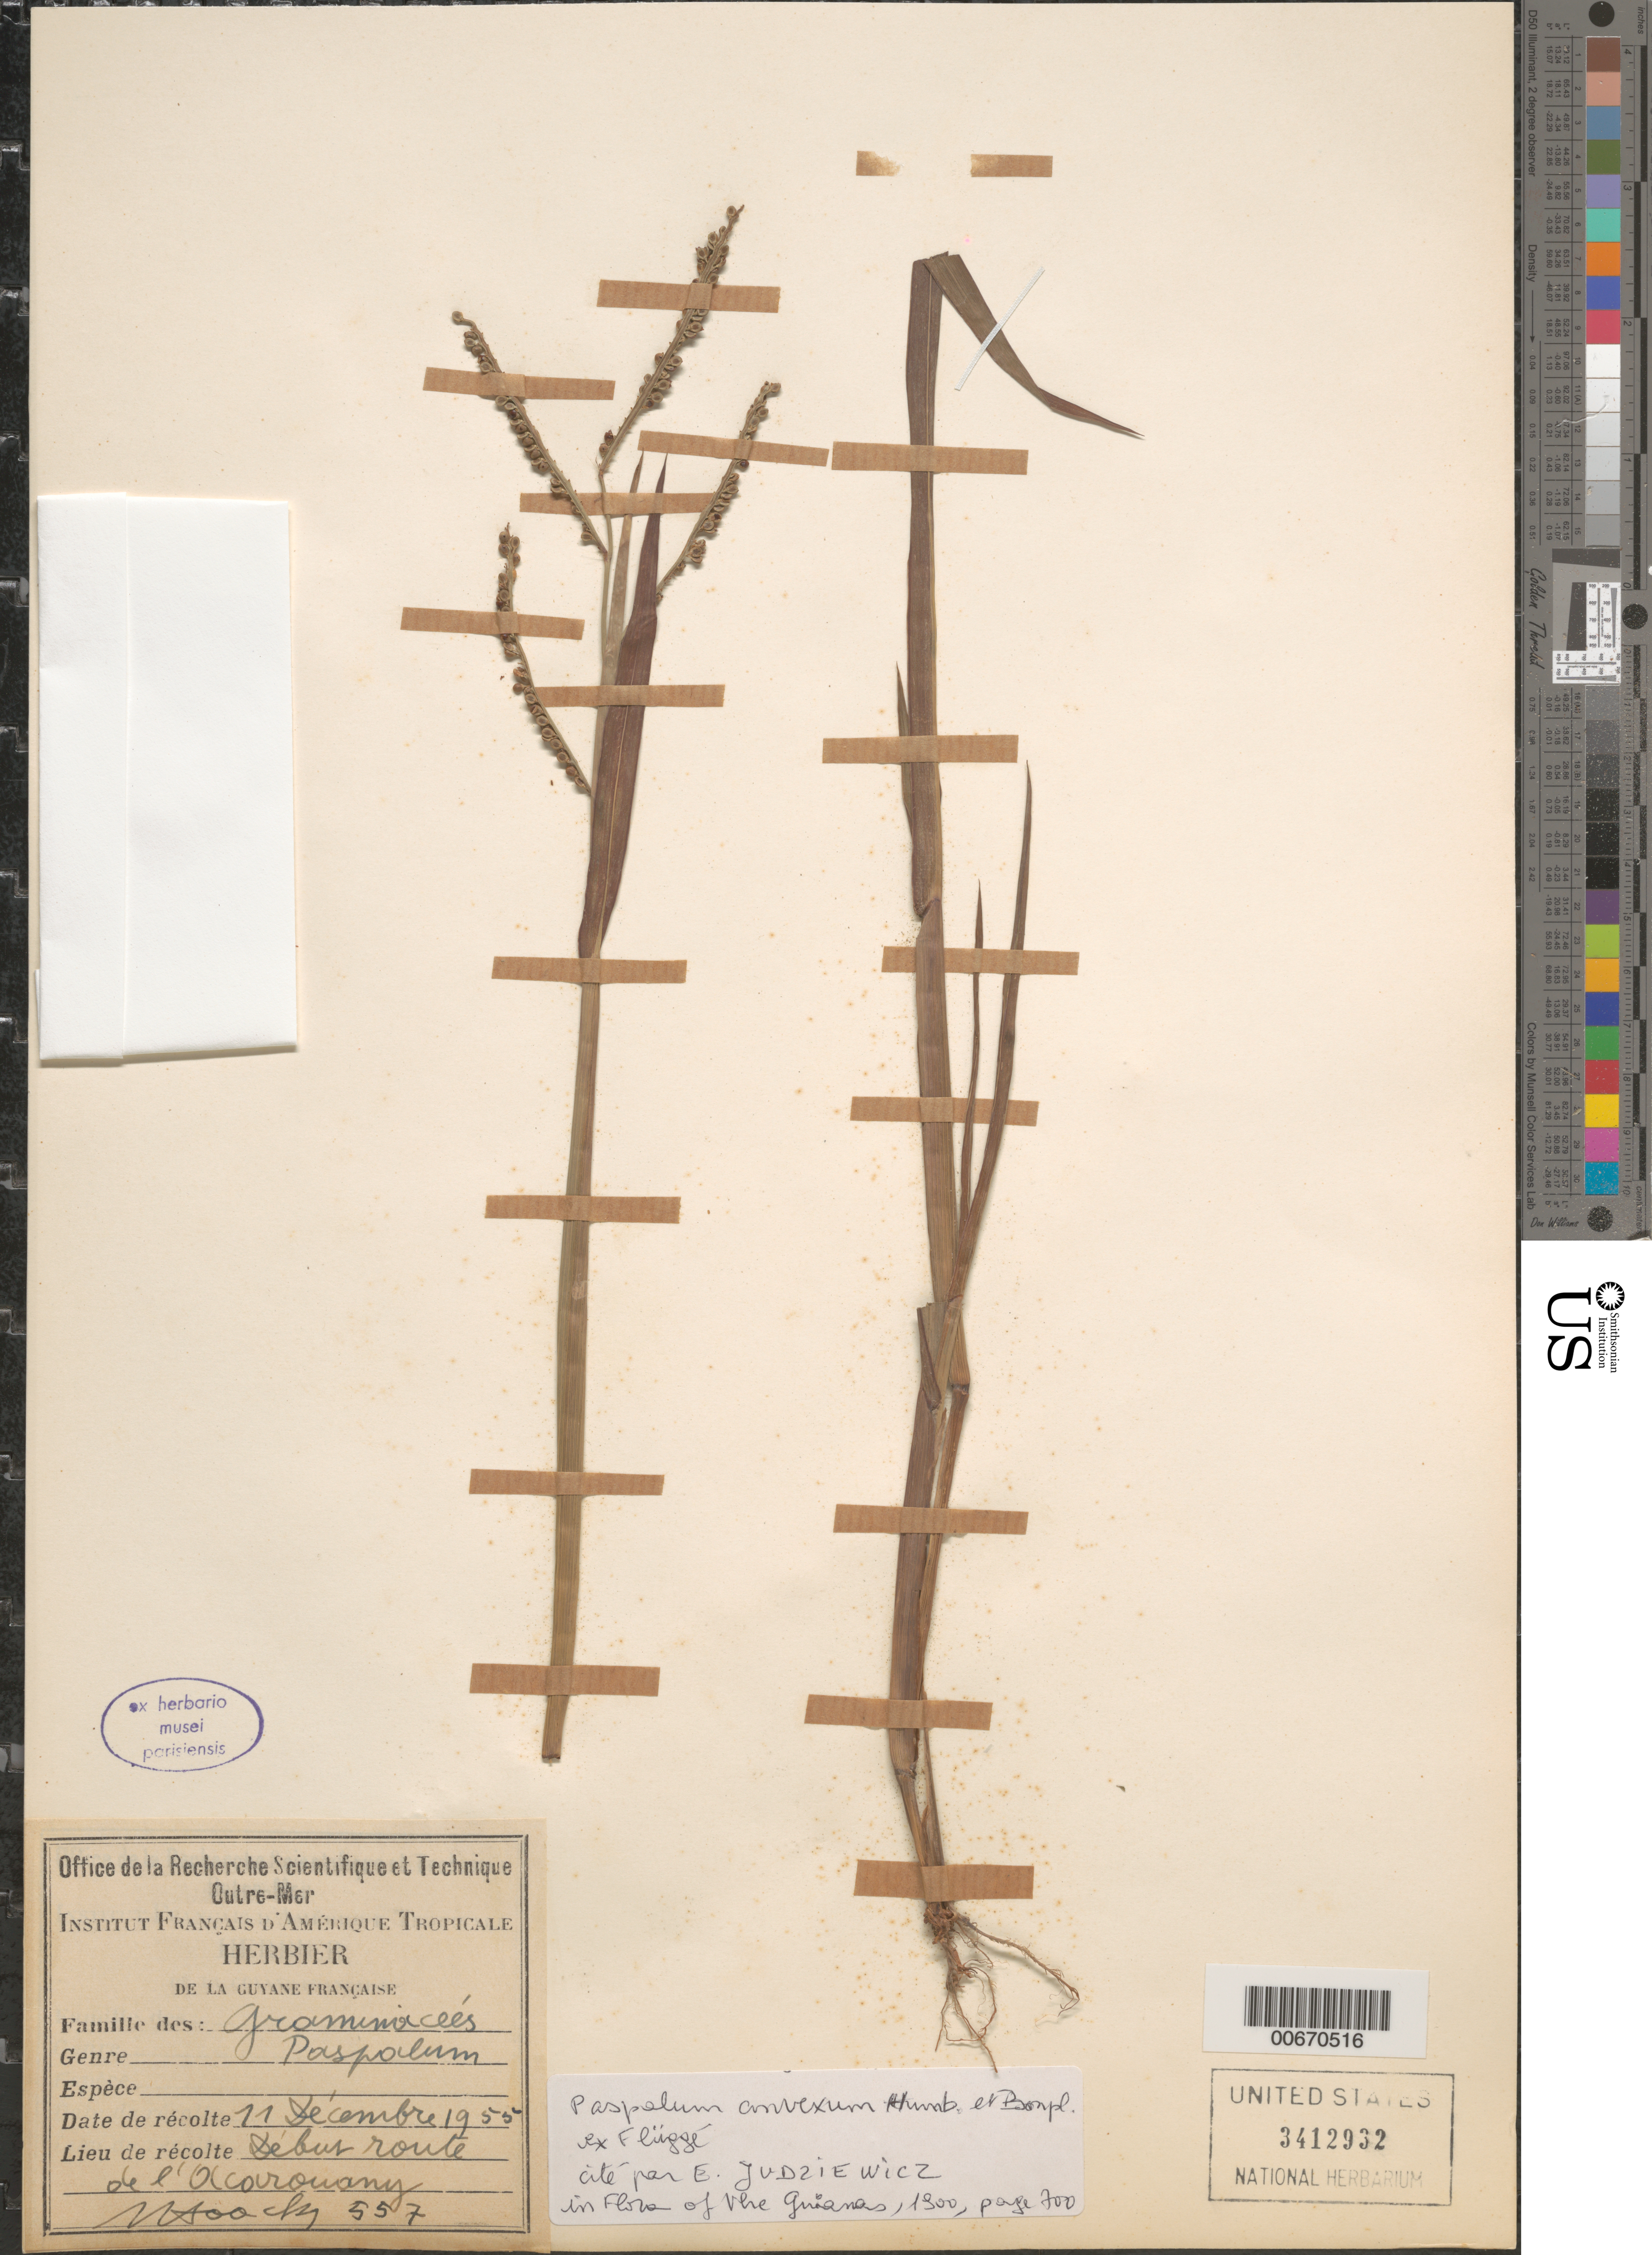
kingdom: Plantae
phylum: Tracheophyta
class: Liliopsida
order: Poales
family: Poaceae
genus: Paspalum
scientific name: Paspalum convexum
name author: Humb. & Bonpl. ex Flüggé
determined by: Judziewicz, E. J.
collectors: J. Hoock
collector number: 557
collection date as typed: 11-Dec-55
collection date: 1955-12-11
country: French Guiana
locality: Route de l'Acarouany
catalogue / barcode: US 3412932